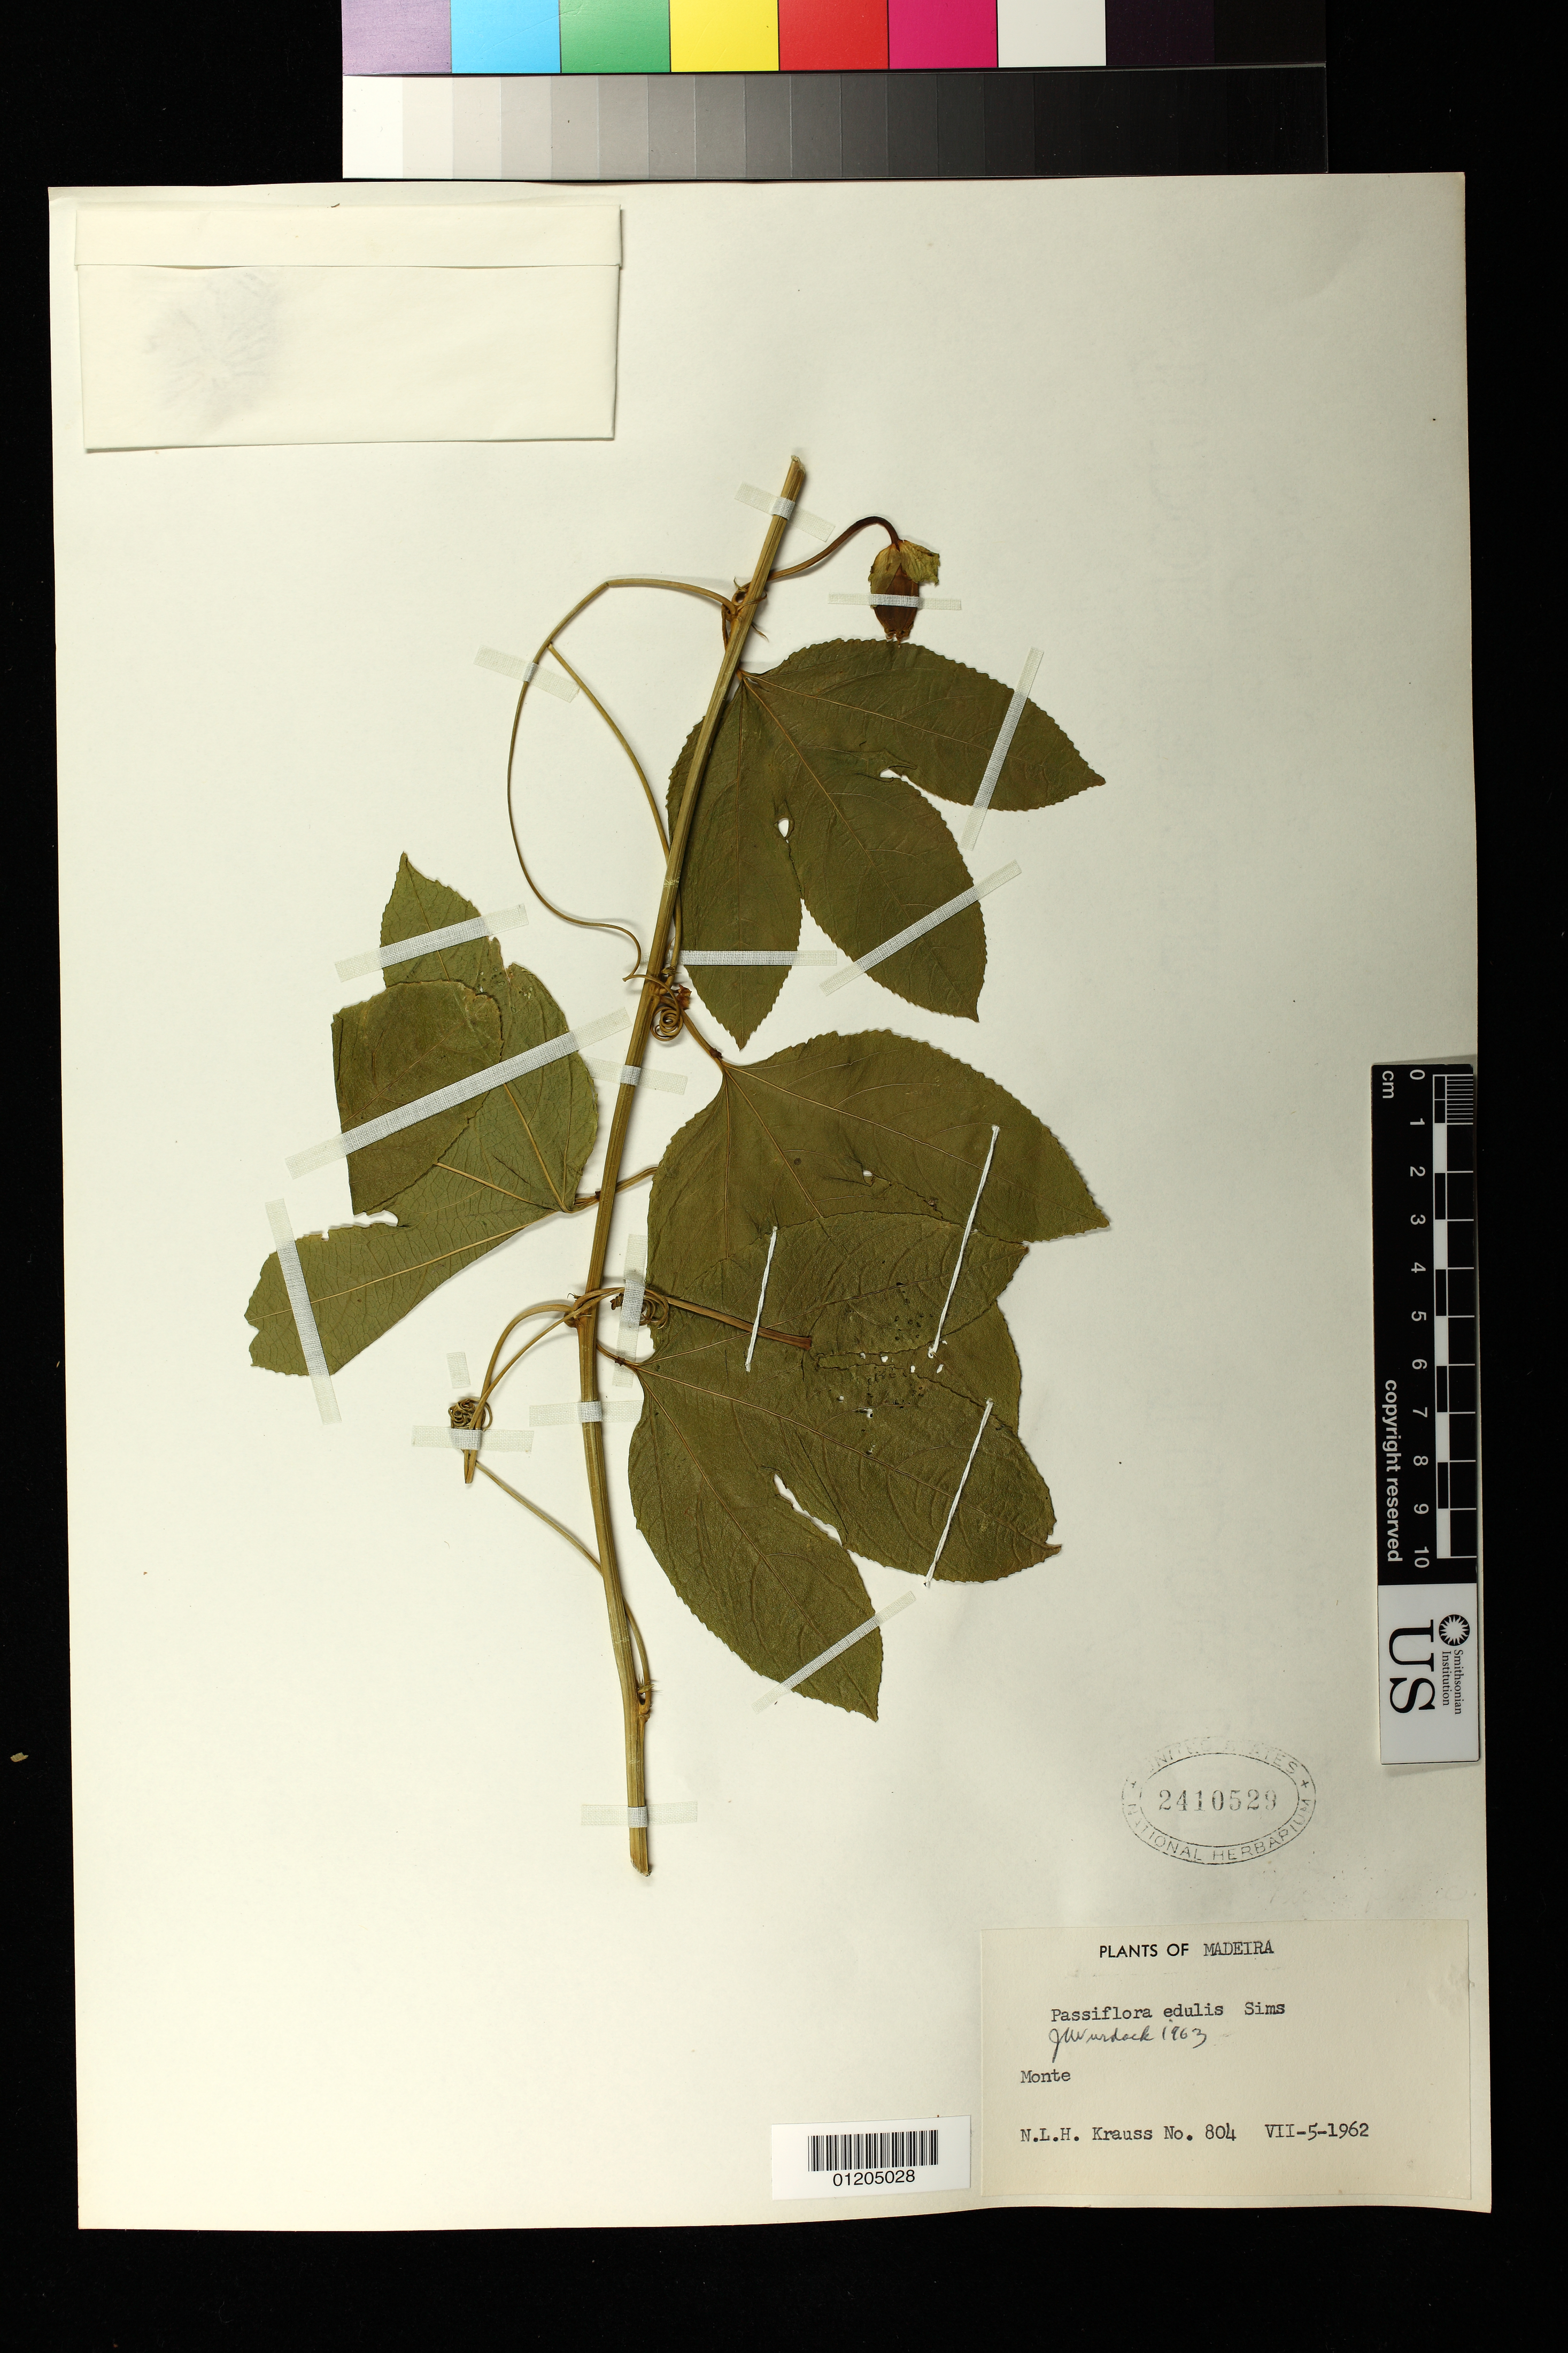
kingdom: Plantae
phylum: Tracheophyta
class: Magnoliopsida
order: Malpighiales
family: Passifloraceae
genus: Passiflora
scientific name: Passiflora edulis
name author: Sims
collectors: N. Krauss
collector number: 804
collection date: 1962-07-05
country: Portugal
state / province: Madeira (Aut. Reg.)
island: Madeira Is.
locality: Monte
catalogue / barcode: US 2410529